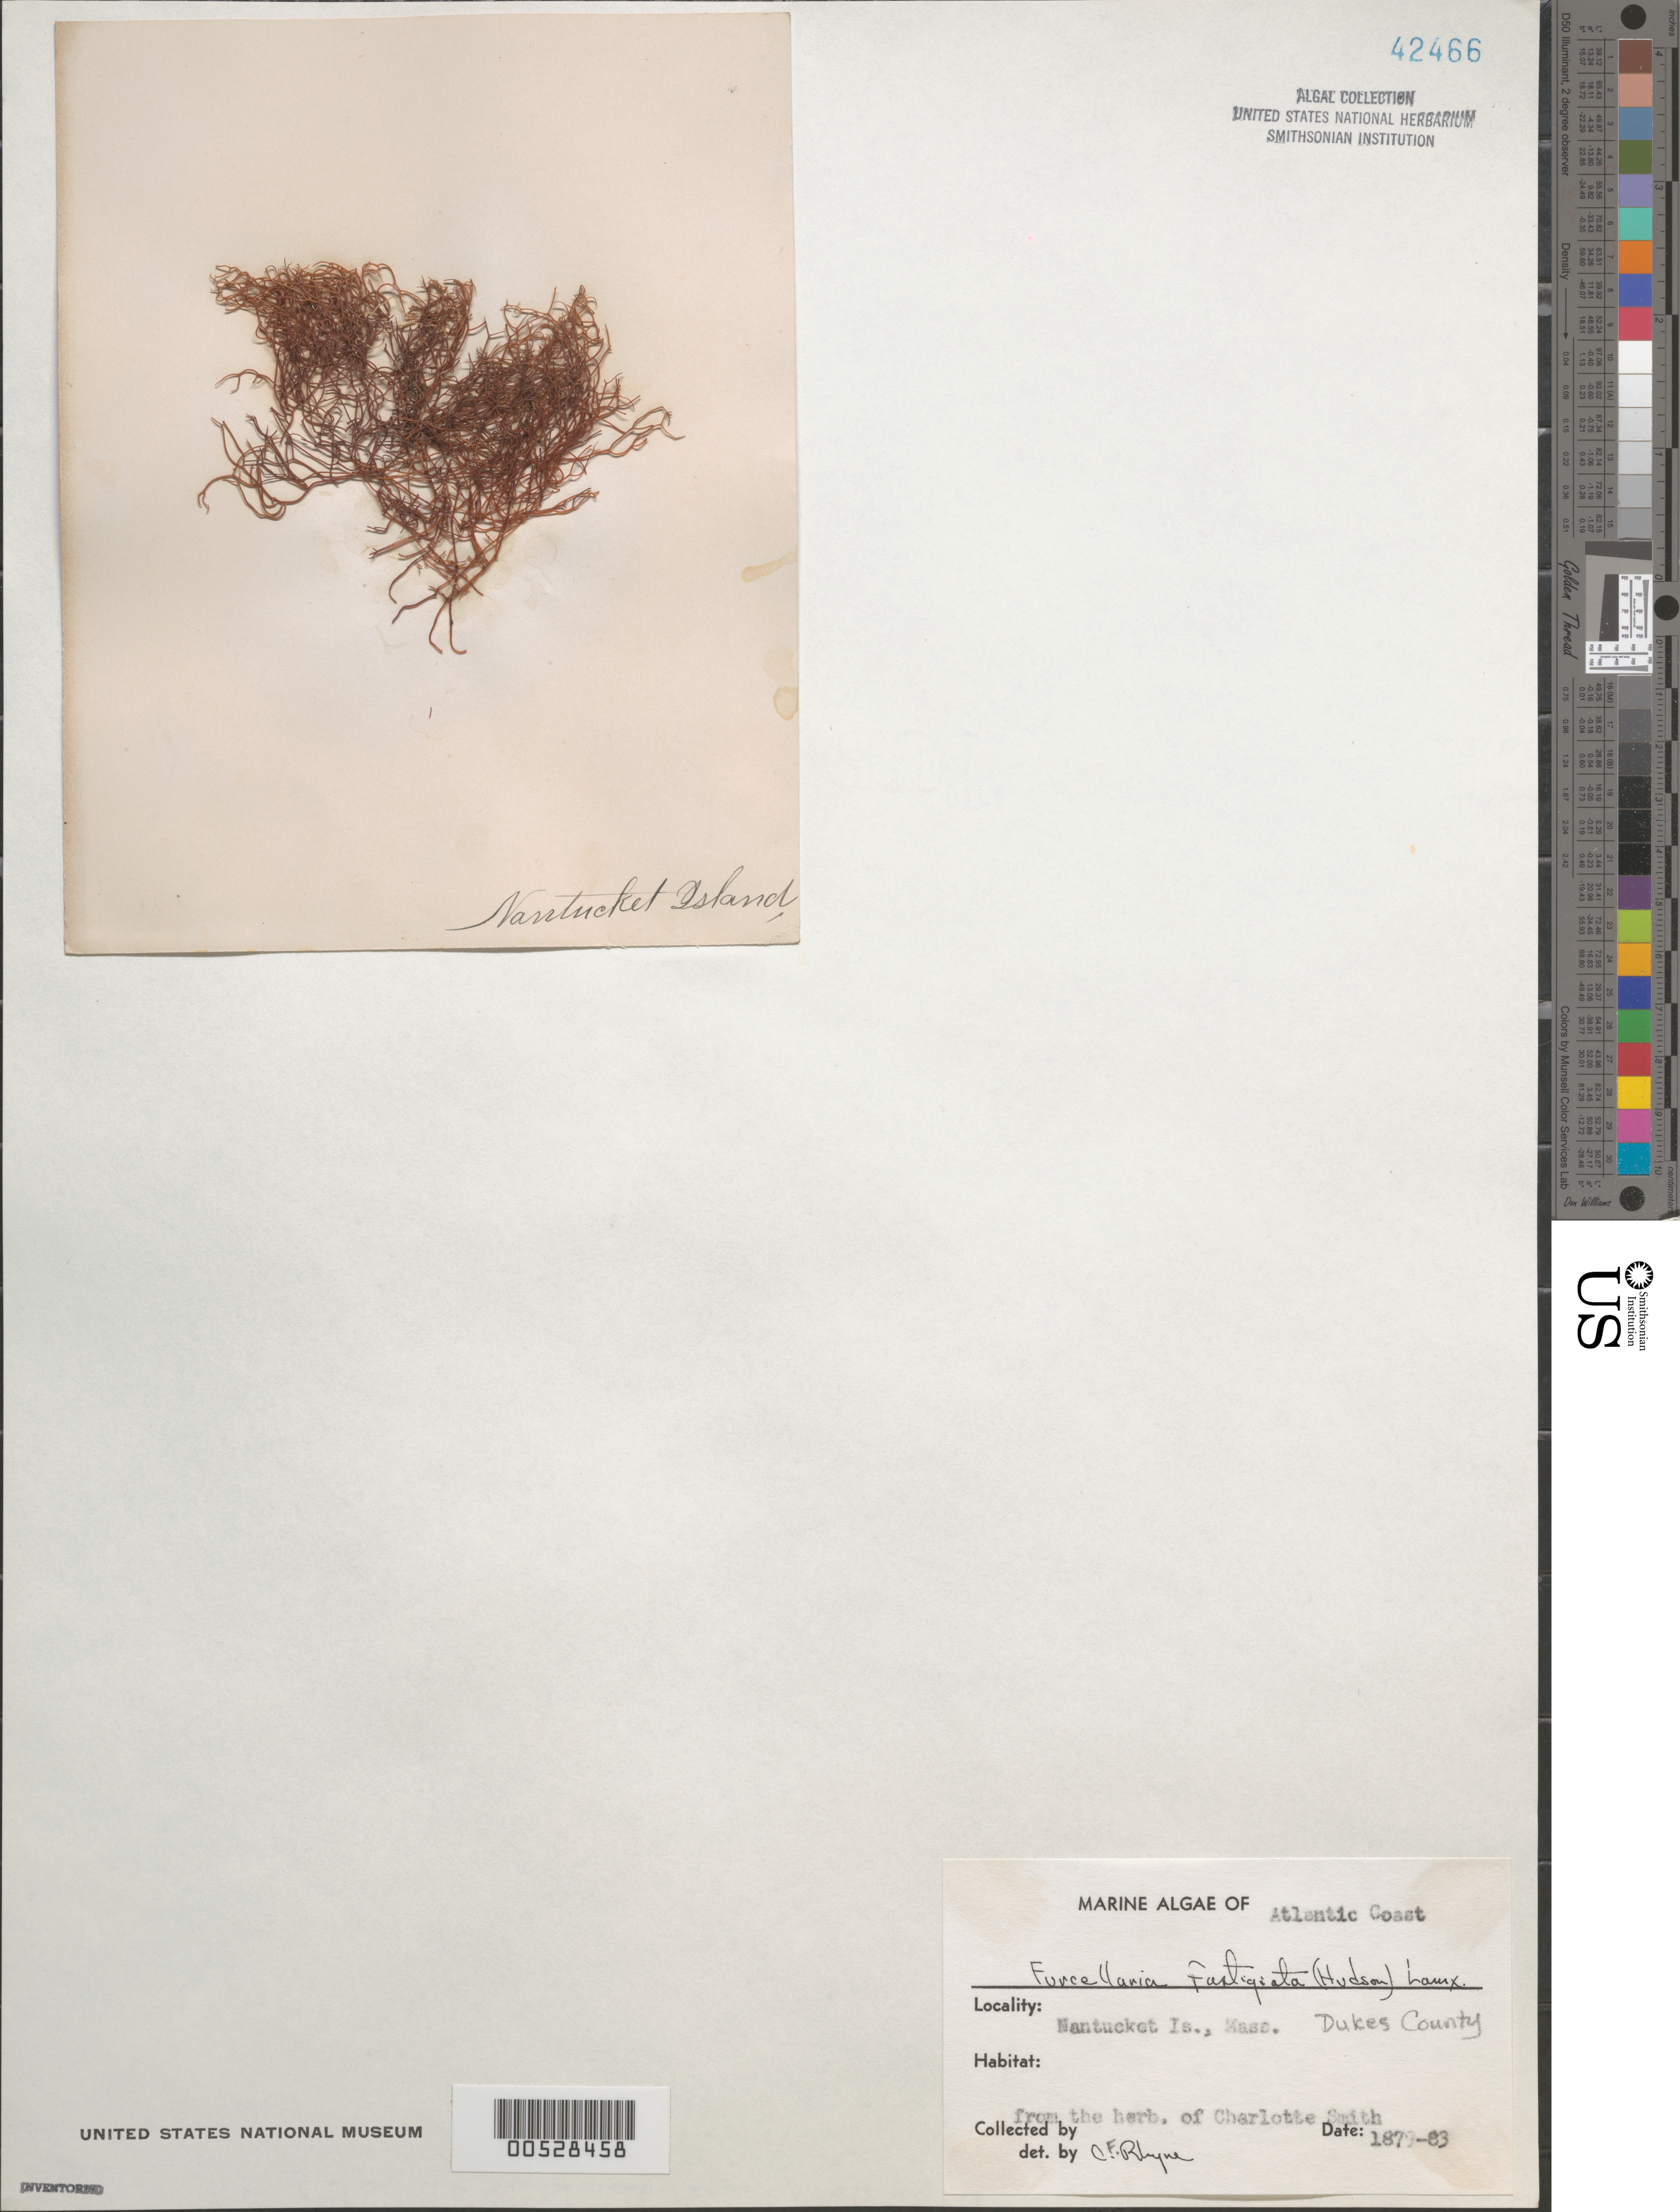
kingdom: Plantae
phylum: Rhodophyta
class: Florideophyceae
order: Gigartinales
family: Furcellariaceae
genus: Furcellaria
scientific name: Furcellaria lumbricalis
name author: (Hudson) J.V.Lamouroux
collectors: C. Smith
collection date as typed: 1879 to -- --- 1883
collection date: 1879/1883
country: United States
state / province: Massachusetts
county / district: Nantucket County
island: Nantucket Island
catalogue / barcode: US 42466